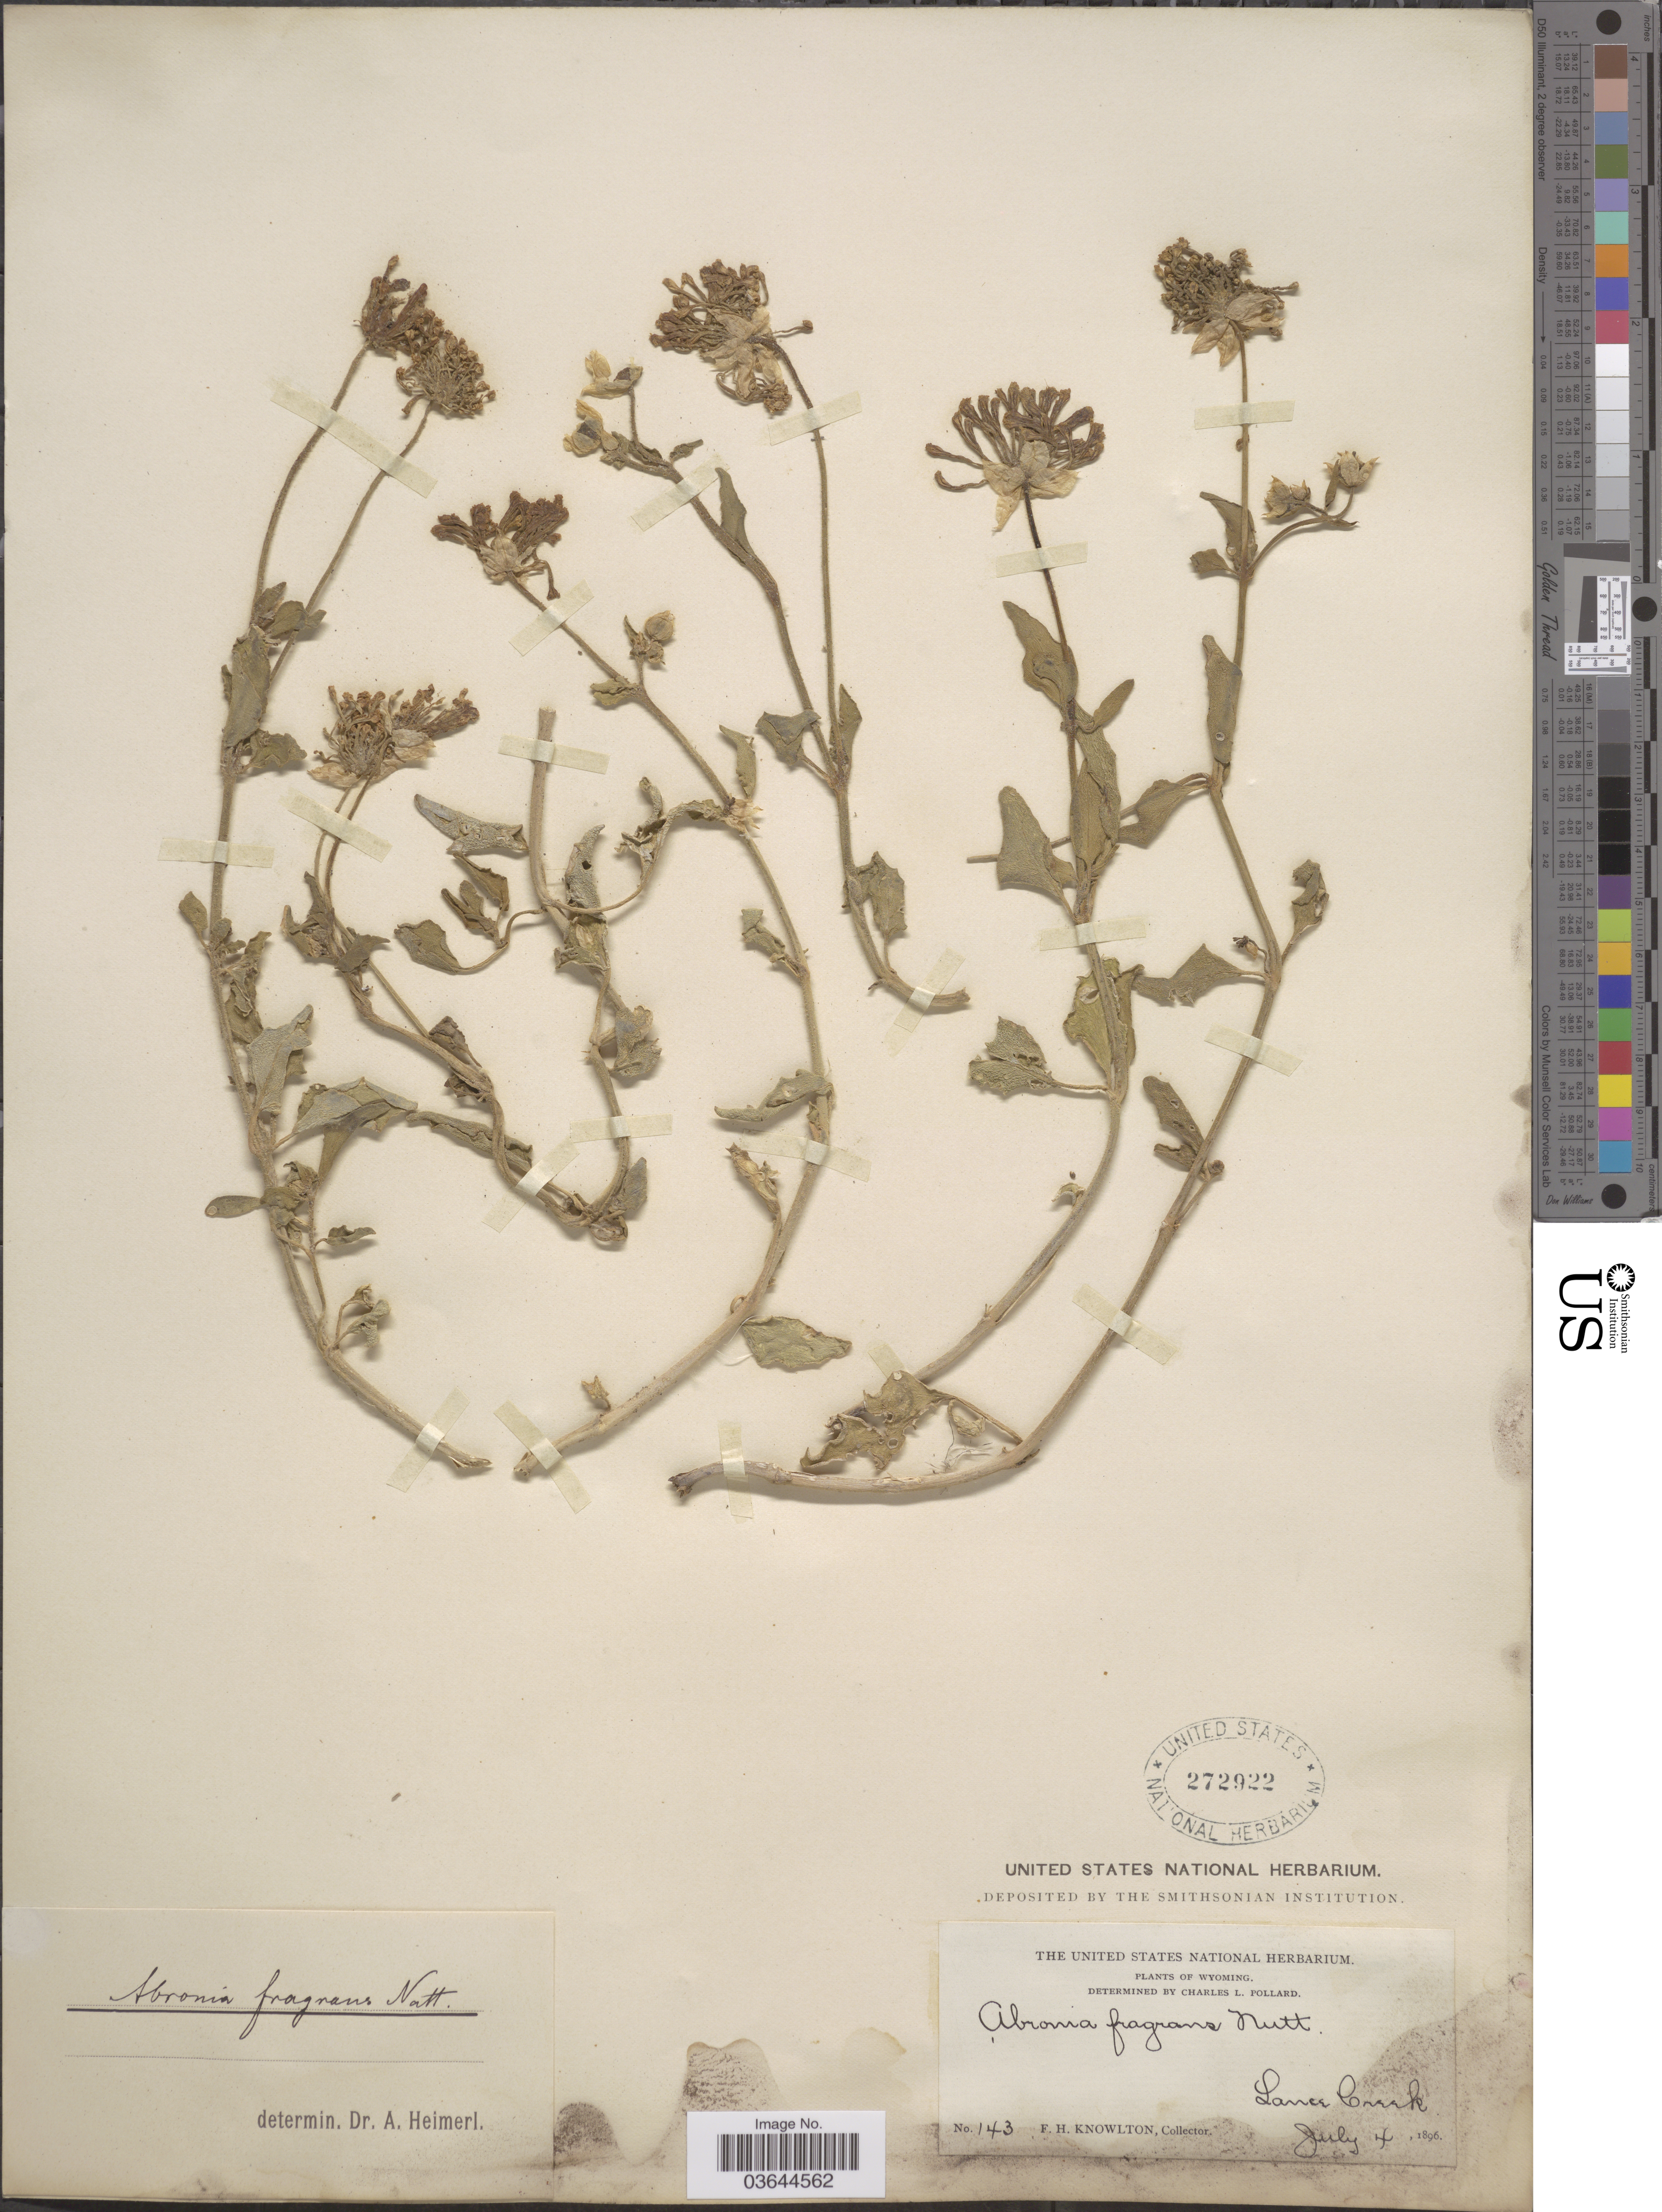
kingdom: Plantae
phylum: Tracheophyta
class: Magnoliopsida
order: Caryophyllales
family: Nyctaginaceae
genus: Abronia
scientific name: Abronia fragrans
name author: Nutt. ex Hook.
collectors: F. H. Knowlton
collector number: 143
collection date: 1896-07-04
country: United States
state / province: Wyoming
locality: Lance Creek.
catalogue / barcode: US 272922